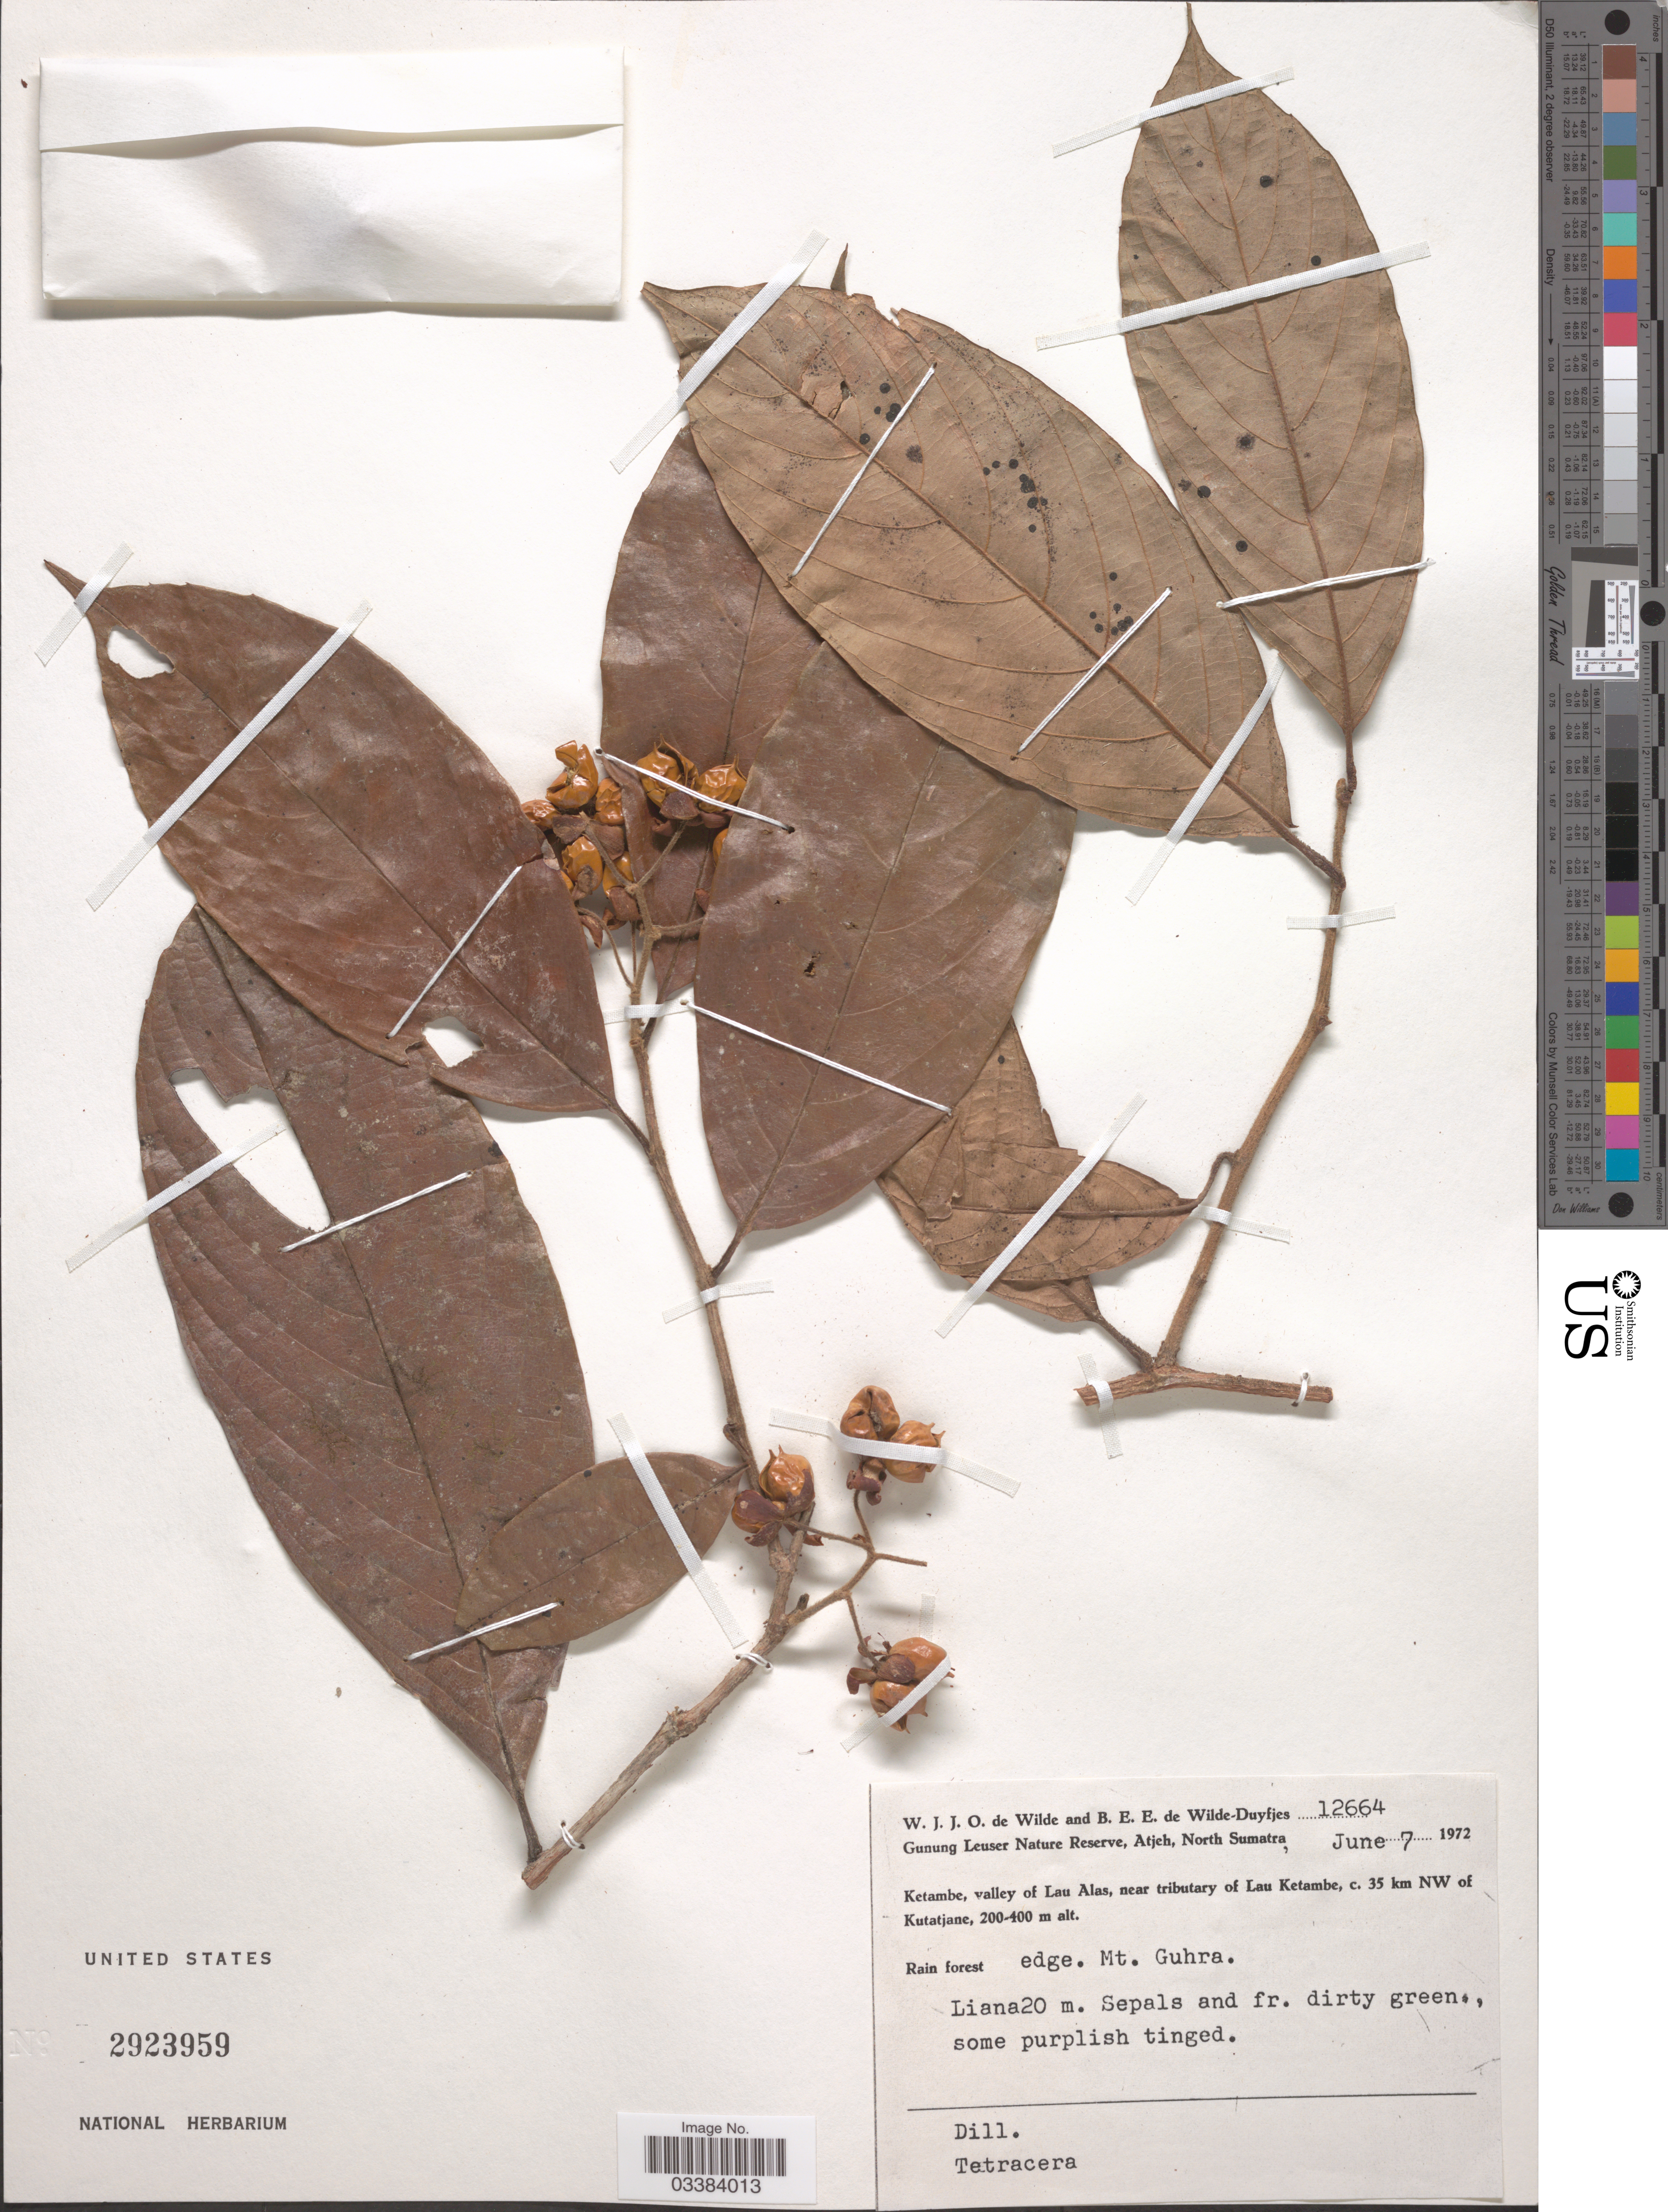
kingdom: Plantae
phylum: Tracheophyta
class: Magnoliopsida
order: Dilleniales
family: Dilleniaceae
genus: Tetracera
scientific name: Tetracera sp.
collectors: W. J. de Wilde & B. E. de Wilde-Duyfjes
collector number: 12664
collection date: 1972-06-07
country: Indonesia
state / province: Sumatra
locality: Gunung Leuser Nature Reserve, Atjeh, North Sumatra. Ketambe, valley of Lau, near tributary of Lau Ketambe, c. 35 km NW of Kutatjane. Rain forest edge. Mt. Guhra.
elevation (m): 200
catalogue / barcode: US 2923959